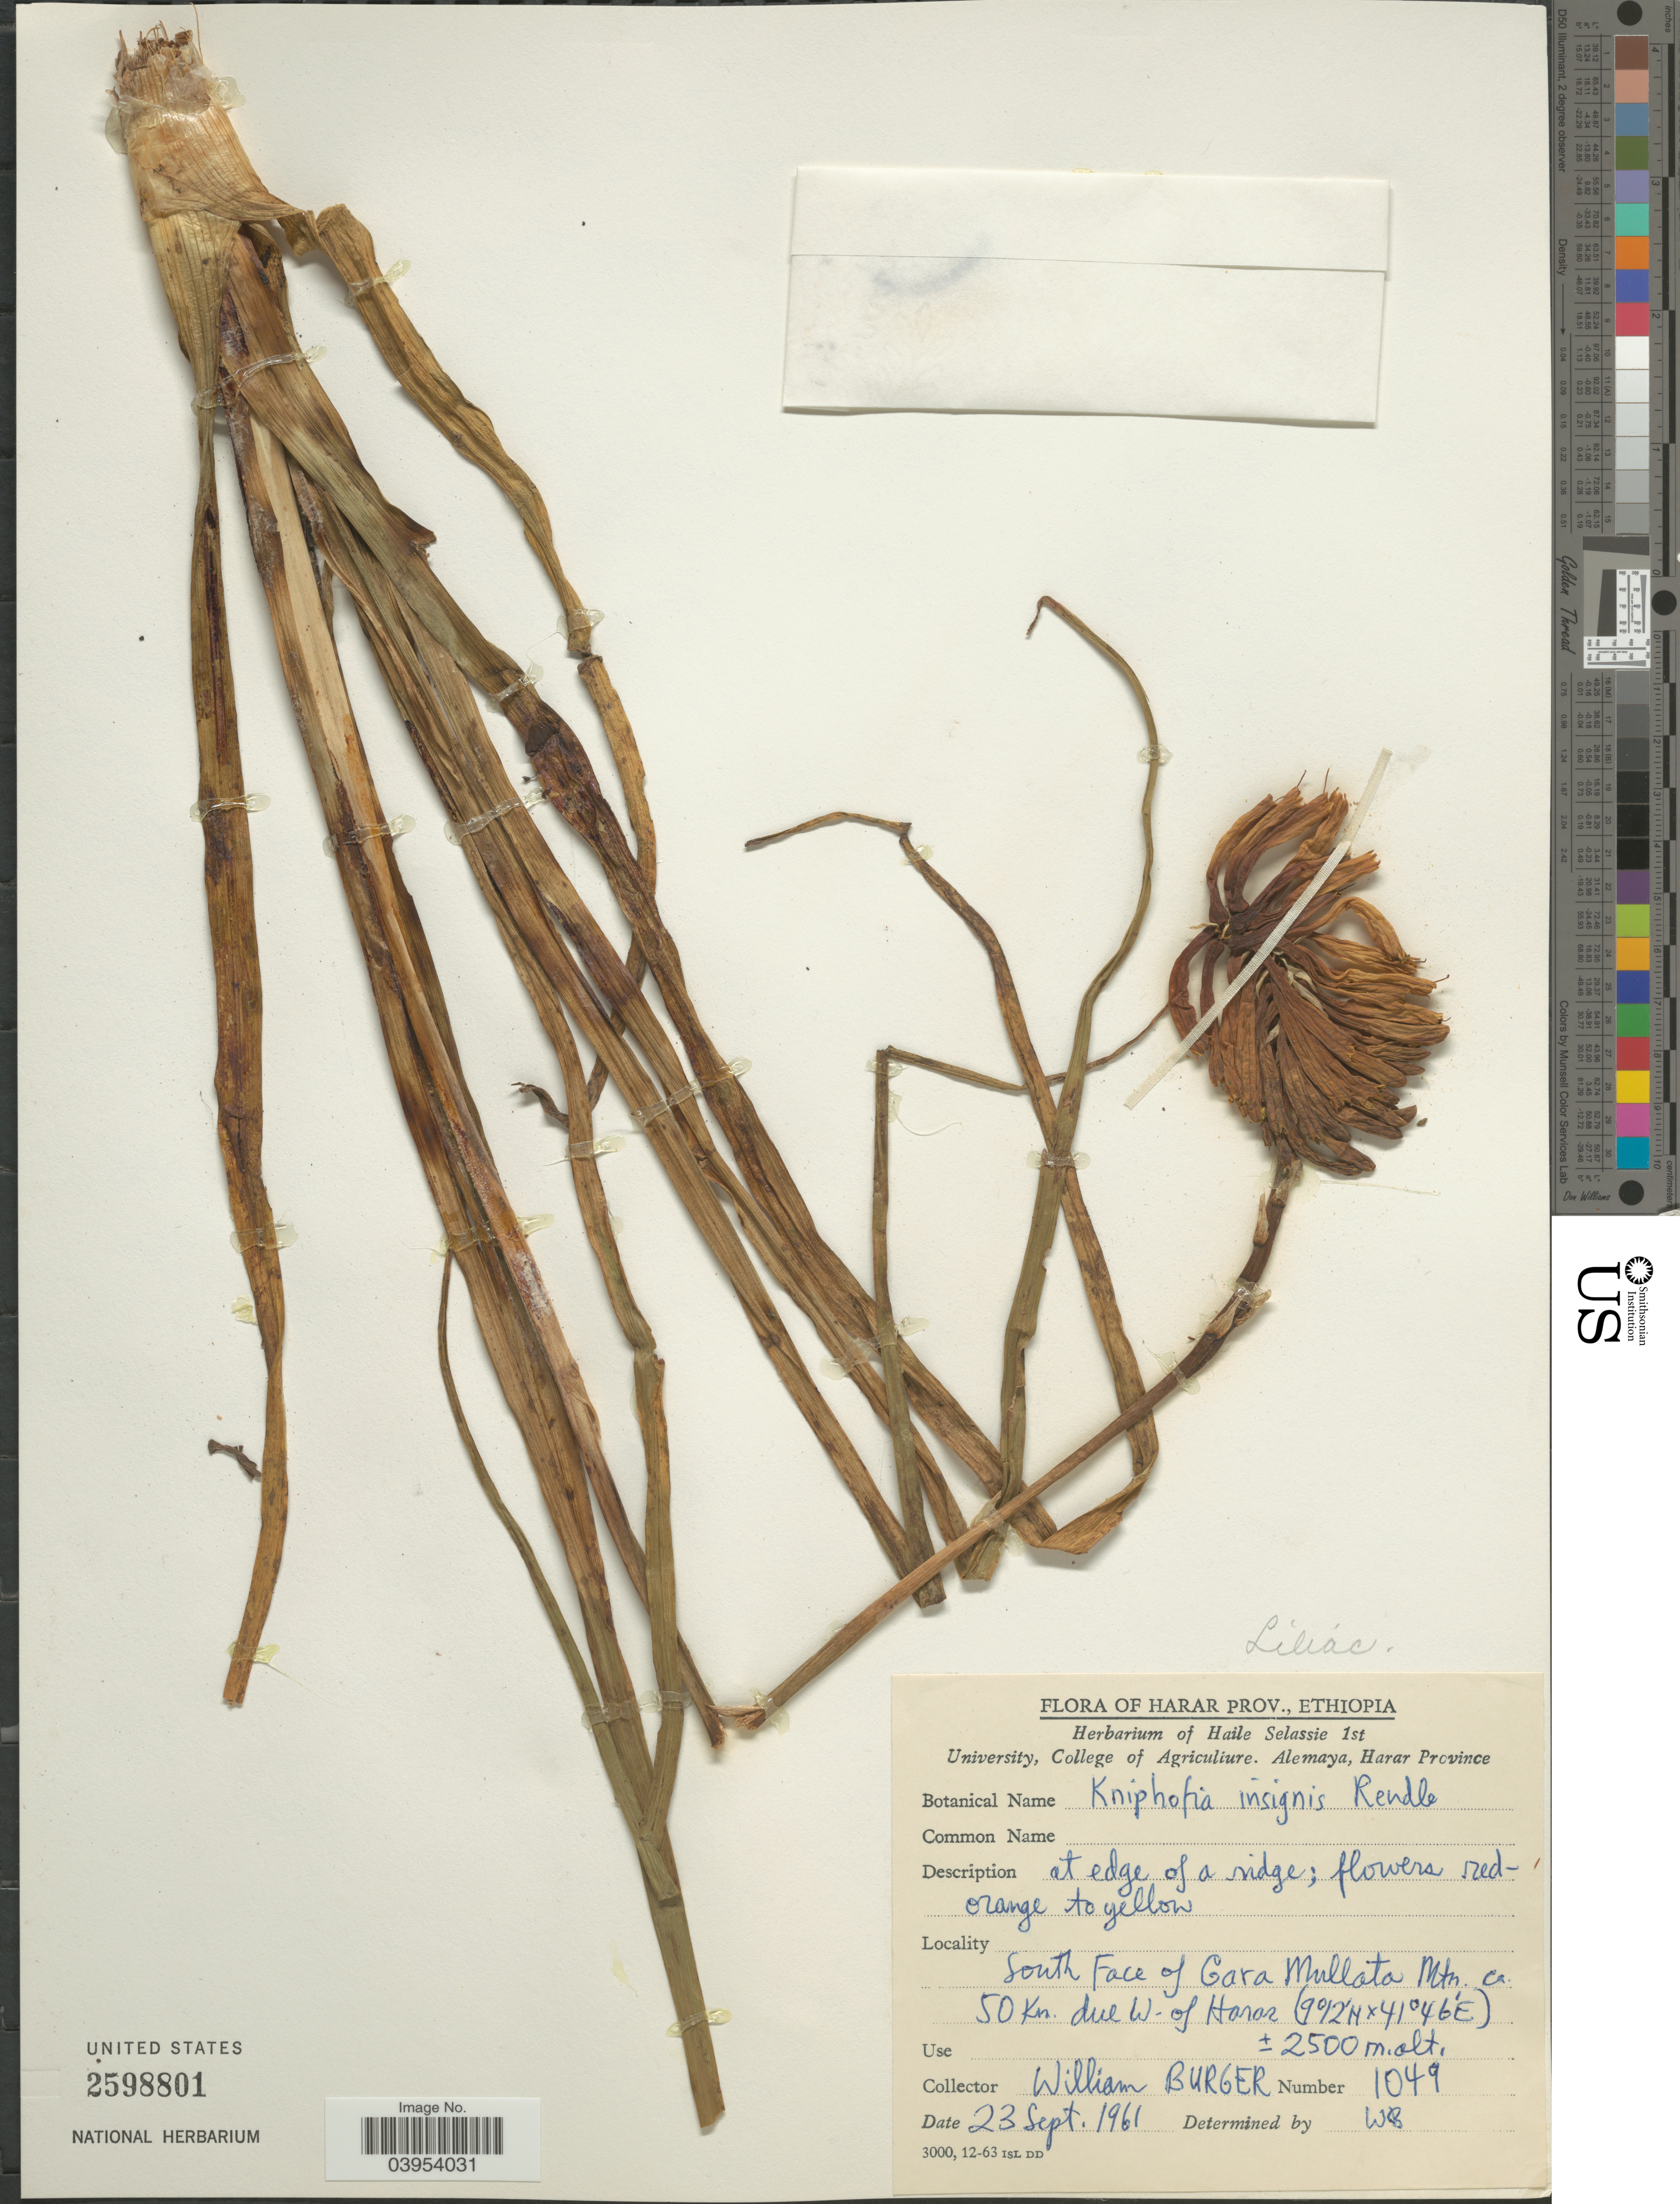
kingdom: Plantae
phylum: Tracheophyta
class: Liliopsida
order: Asparagales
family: Asphodelaceae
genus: Kniphofia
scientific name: Kniphofia insignis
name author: Rendle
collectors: W. Burger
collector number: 1049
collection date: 1961-09-23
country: Ethiopia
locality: Harar Prov. South Face of Gara Mullata Mtn. ca. 50 Km. due W. of Hara.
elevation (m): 2500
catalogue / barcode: US 2598801